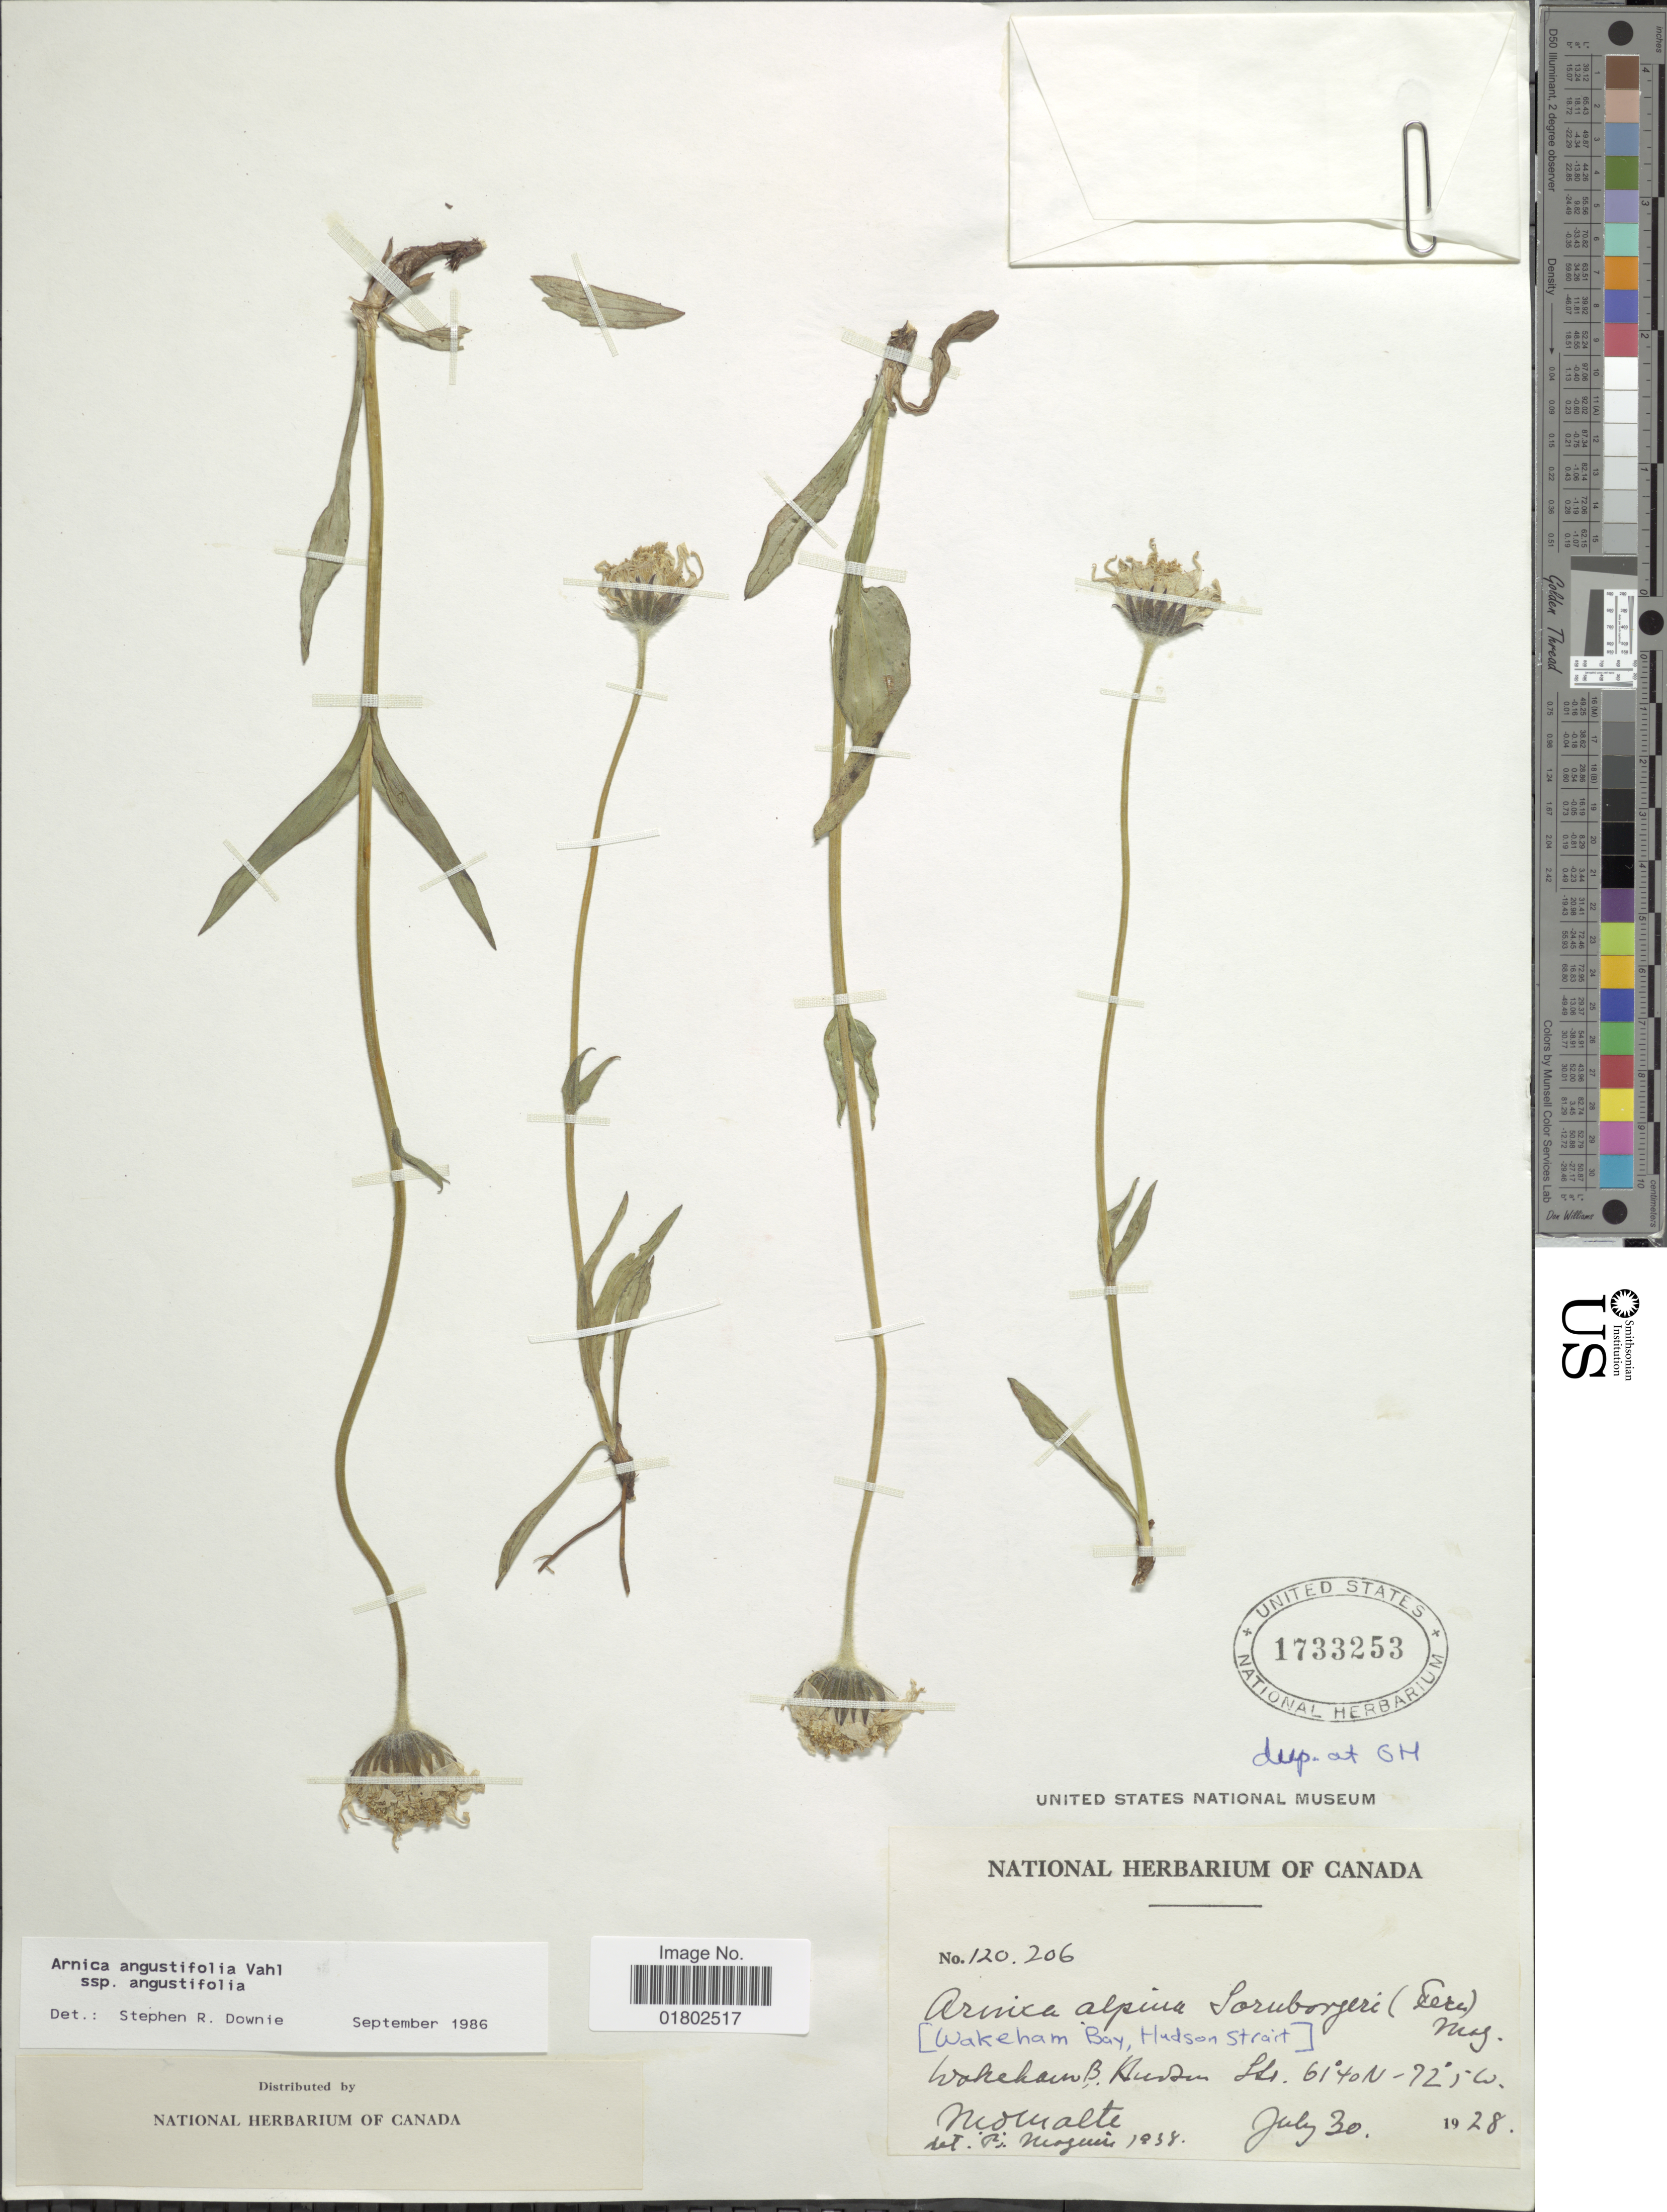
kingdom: Plantae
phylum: Tracheophyta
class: Magnoliopsida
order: Asterales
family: Asteraceae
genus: Arnica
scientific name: Arnica angustifolia subsp. angustifolia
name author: Vahl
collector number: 120206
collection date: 1928-07-30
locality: Wokehaum B. Hudson Sts [interpreted]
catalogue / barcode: US 1733253